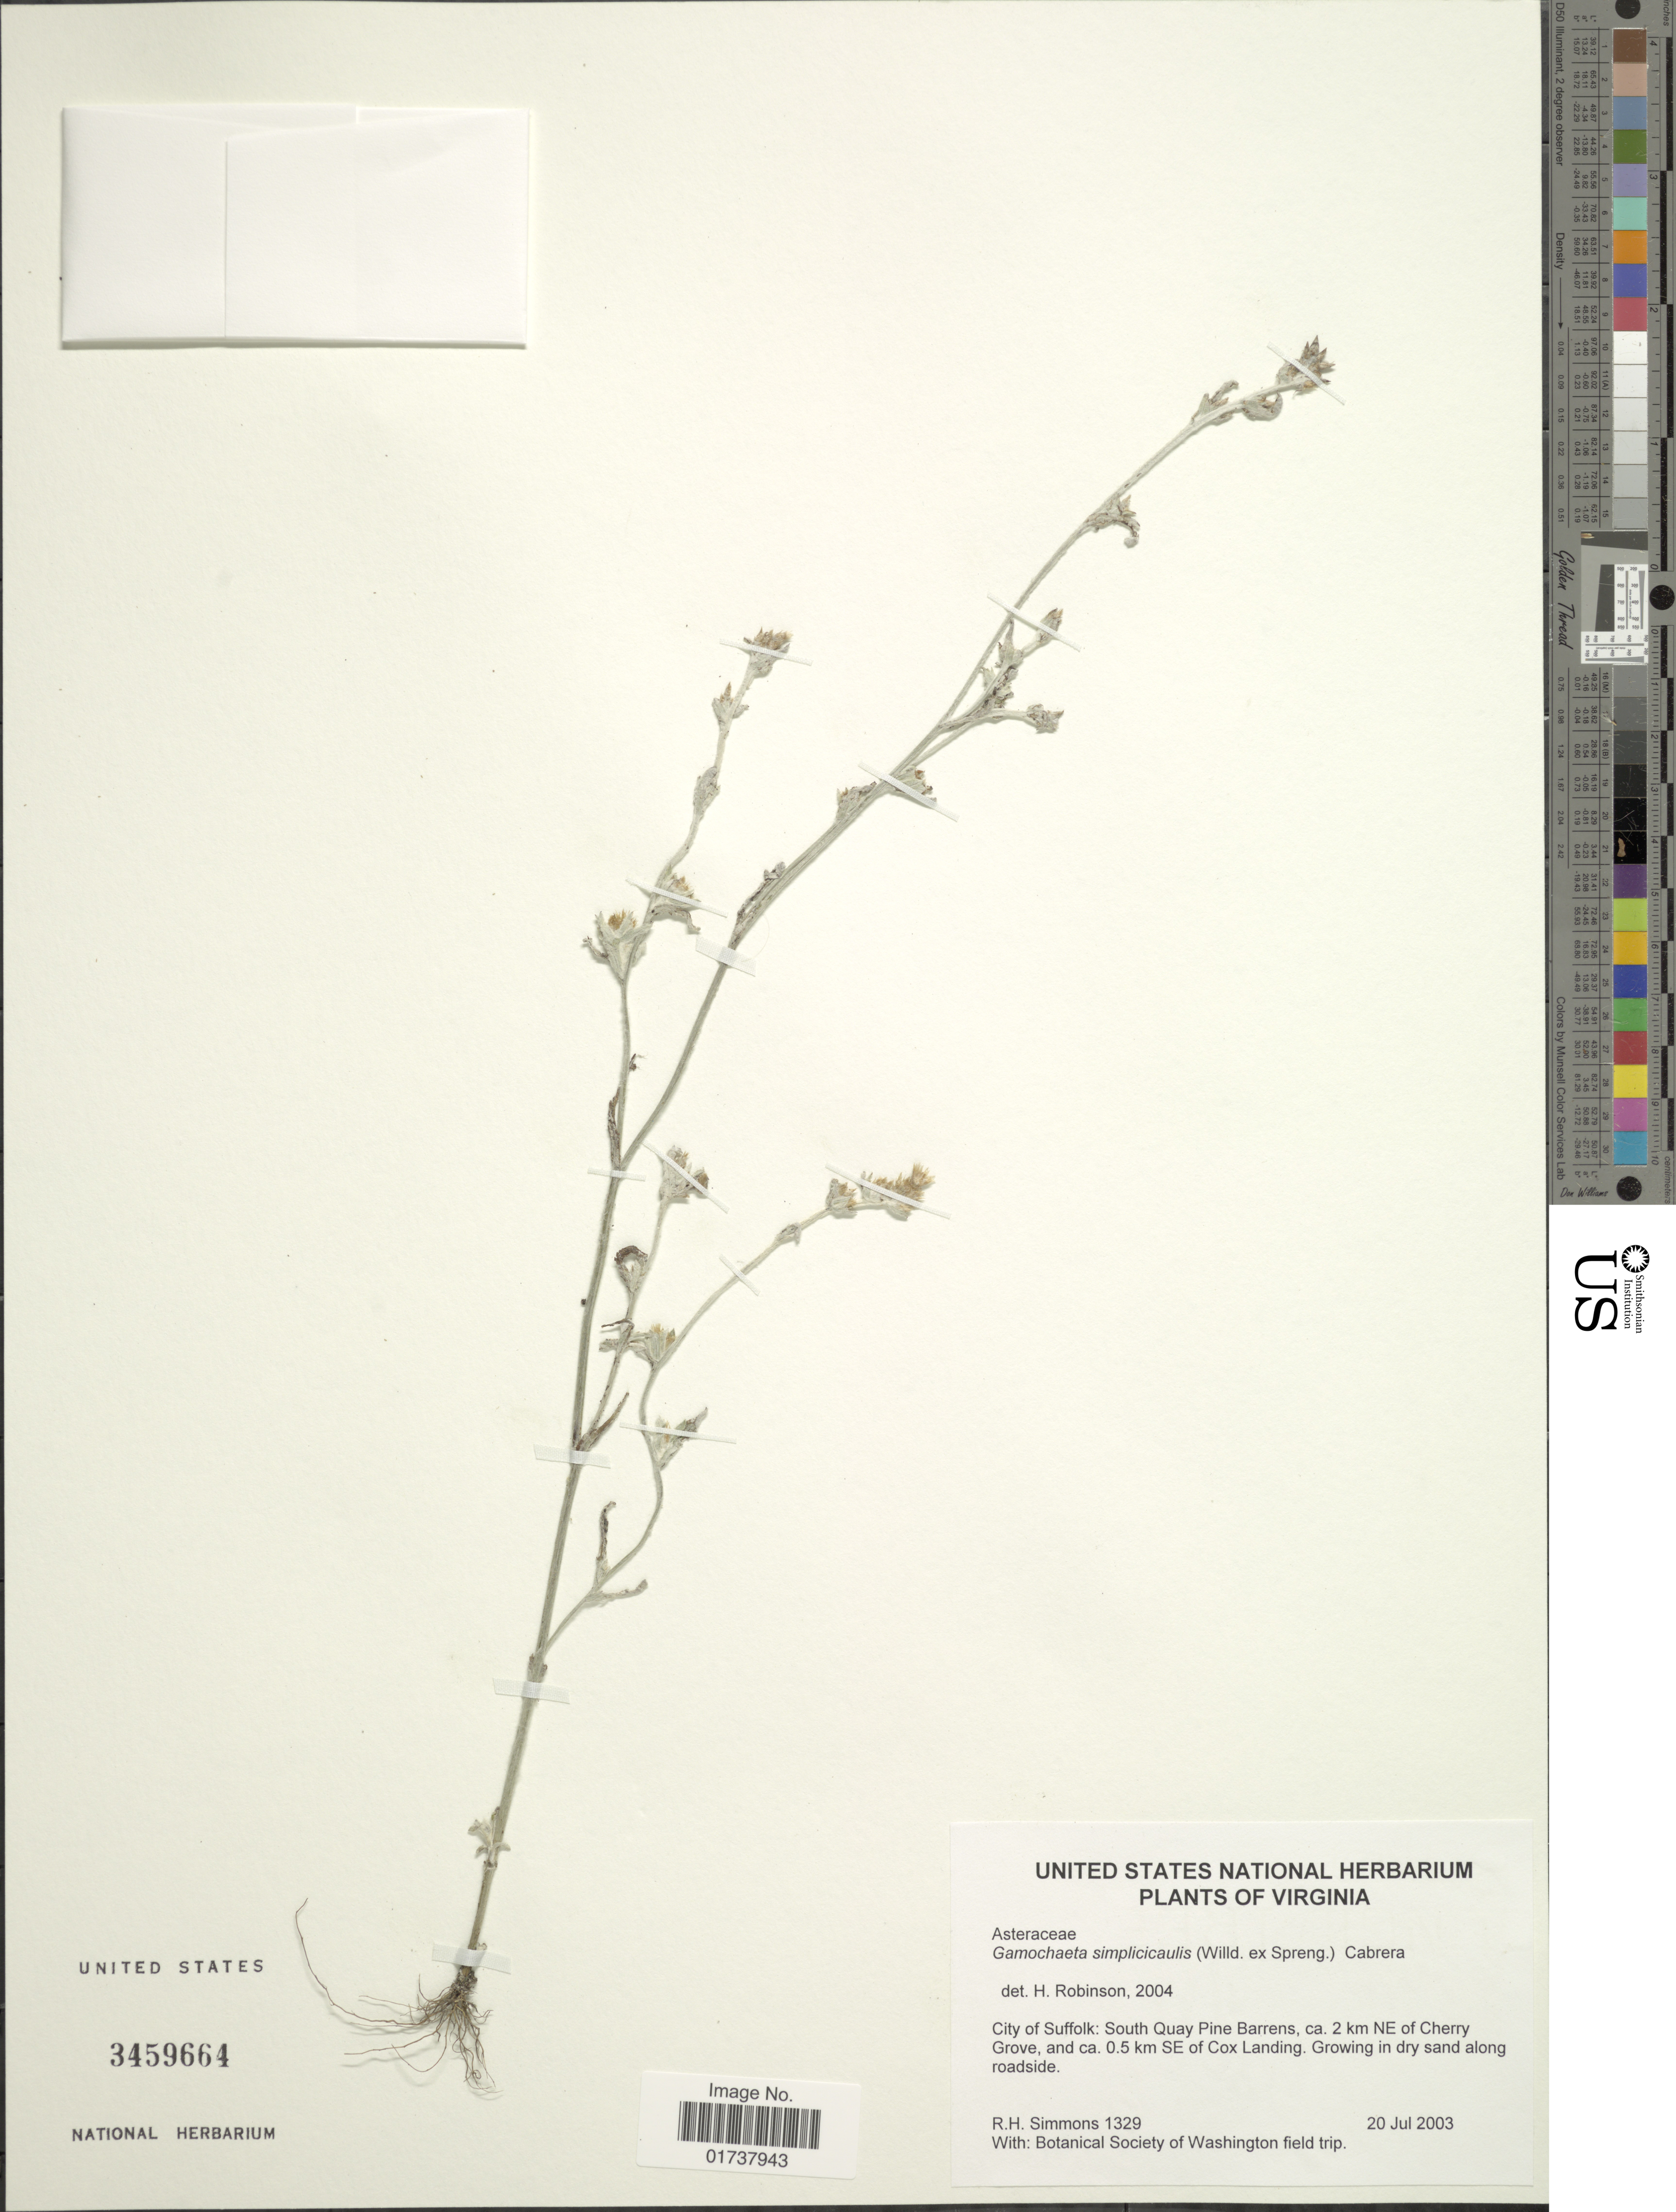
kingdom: Plantae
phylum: Tracheophyta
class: Magnoliopsida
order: Asterales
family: Asteraceae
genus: Gamochaeta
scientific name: Gamochaeta simplicicaulis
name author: (Willd. ex Spreng.) Cabrera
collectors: R. H. Simmons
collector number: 1329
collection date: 2003-07-20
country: United States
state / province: Virginia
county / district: City of Suffolk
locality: City of Suffolk: South Quay Pine Barrens, ca. 2 km NE of Cherry Grove, and ca. 0.5 km SE of Cox Landing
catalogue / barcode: US 3459664